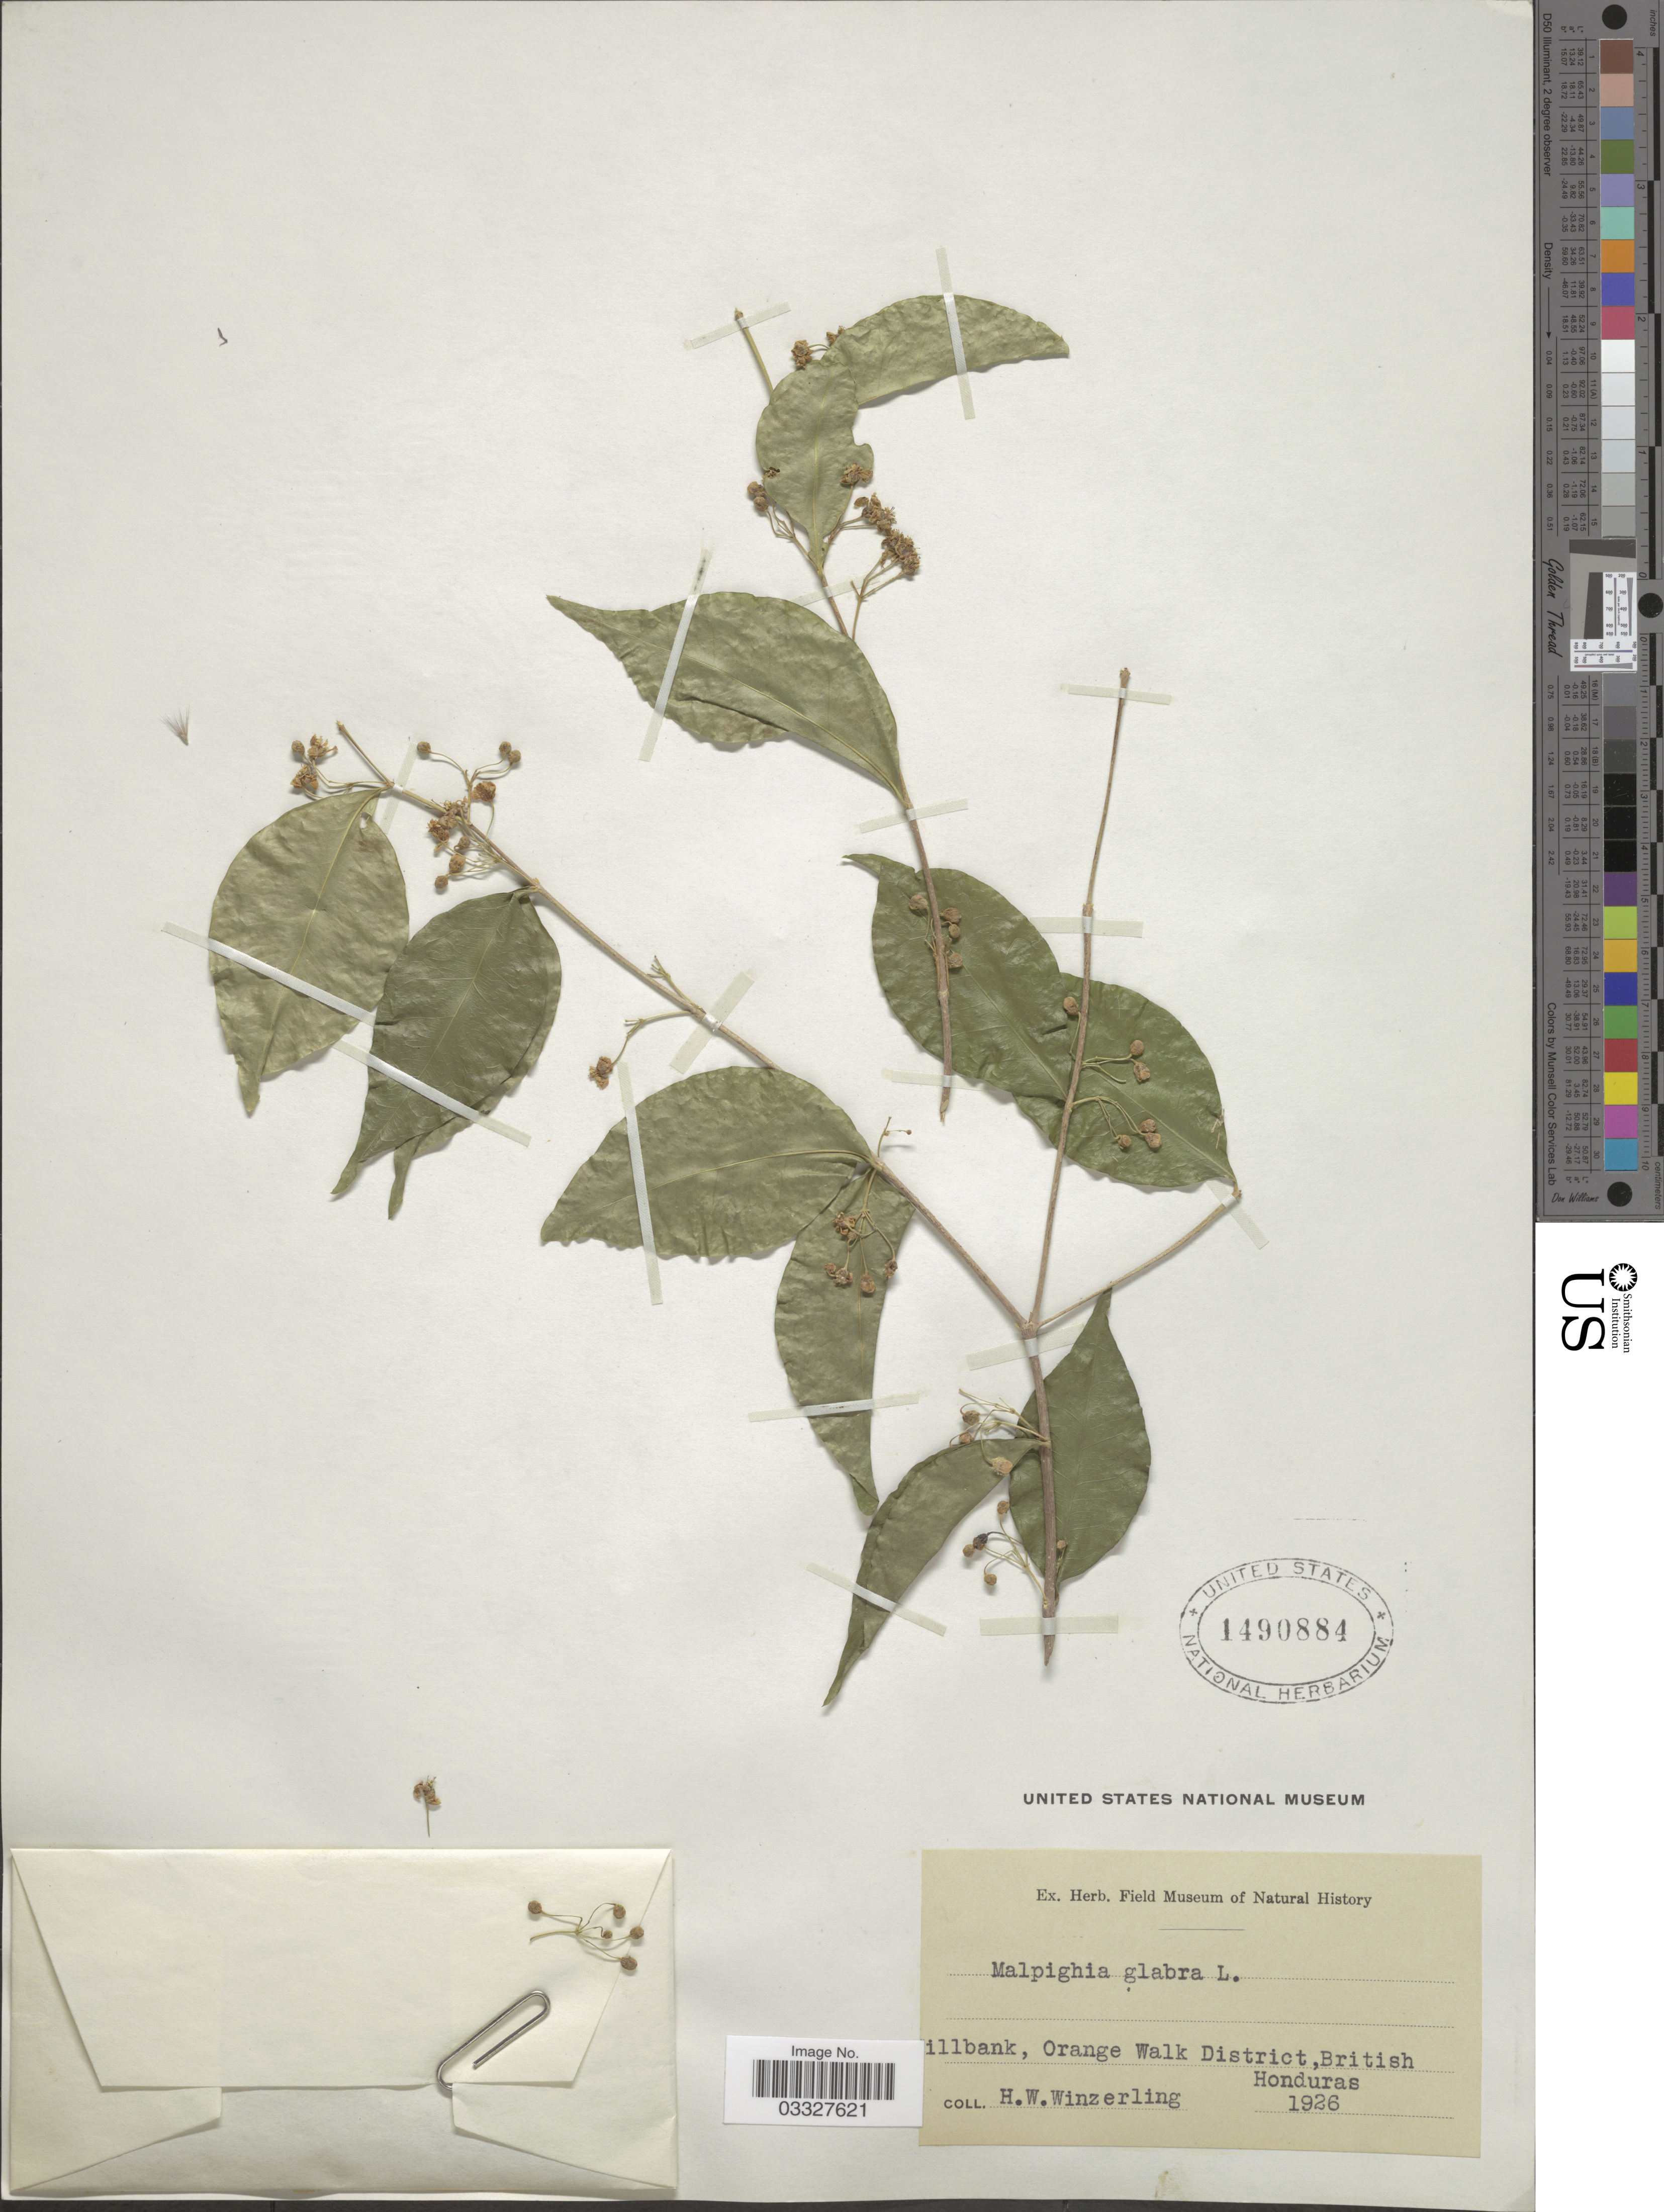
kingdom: Plantae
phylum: Tracheophyta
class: Magnoliopsida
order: Malpighiales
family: Malpighiaceae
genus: Malpighia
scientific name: Malpighia glabra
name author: L.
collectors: H. Winzerling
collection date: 1926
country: Belize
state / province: Orange Walk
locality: Orange Walk District, British Honduras.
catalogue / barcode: US 1490884